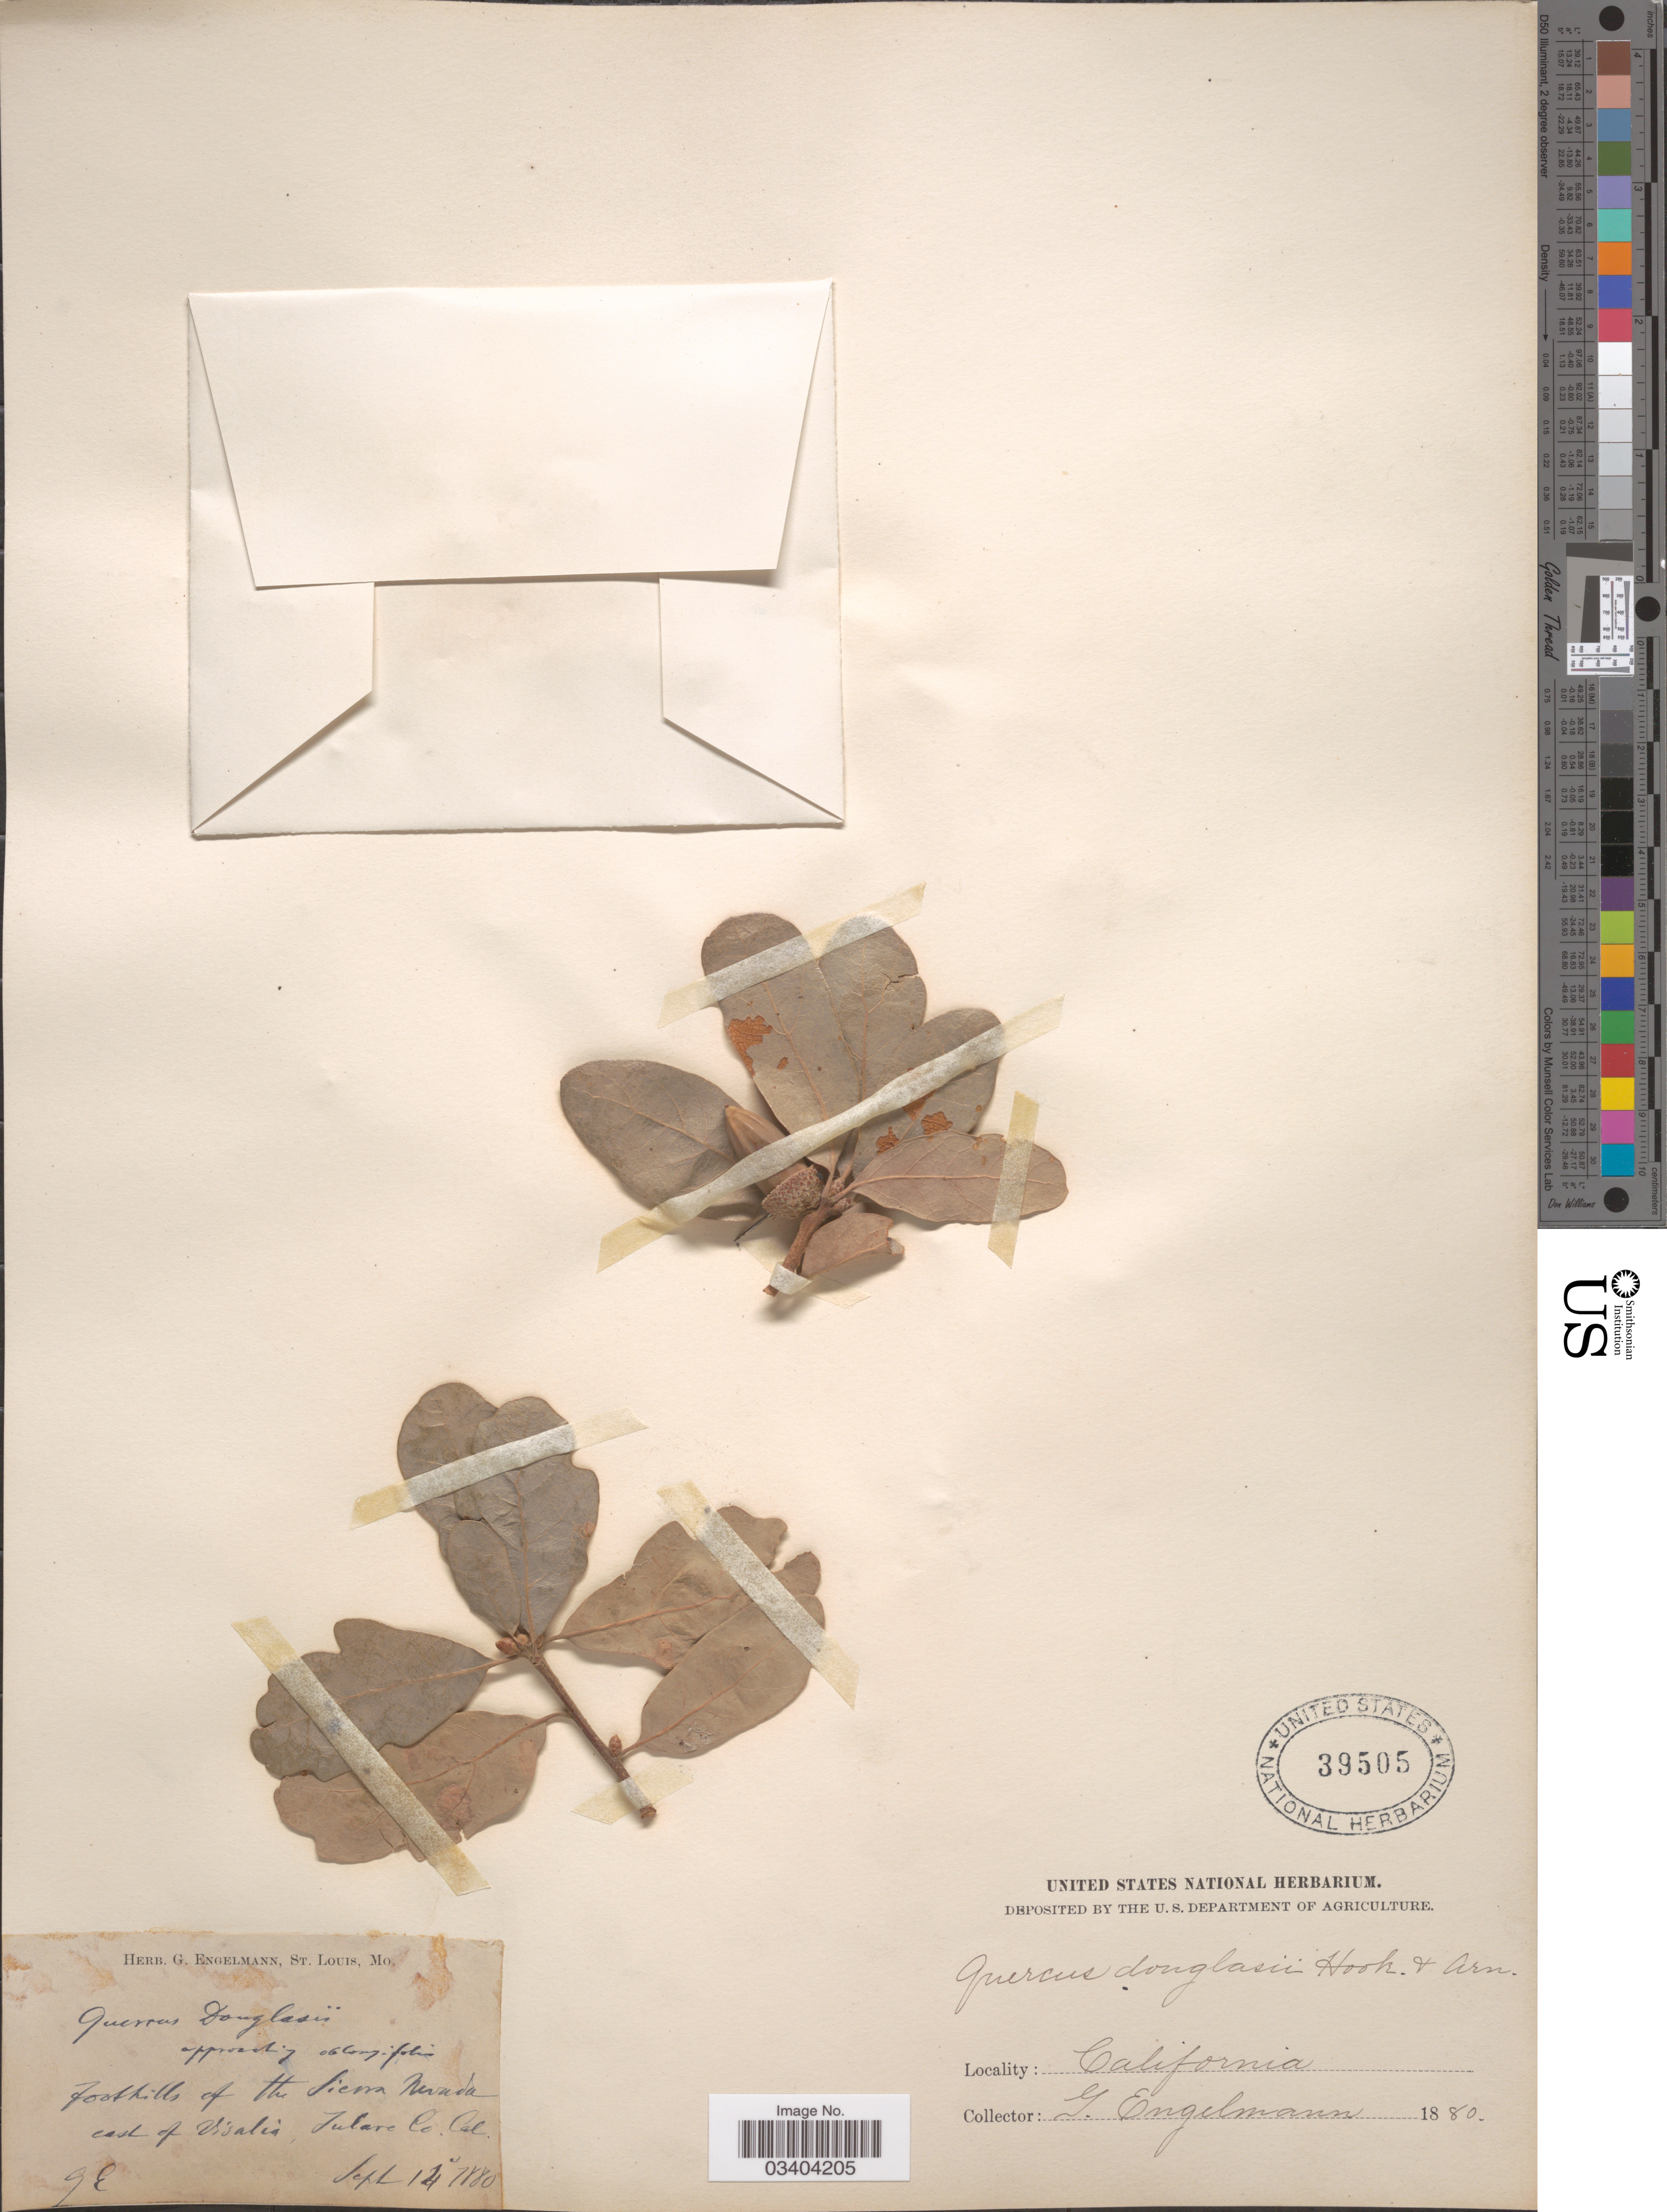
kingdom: Plantae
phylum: Tracheophyta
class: Magnoliopsida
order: Fagales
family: Fagaceae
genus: Quercus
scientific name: Quercus douglasii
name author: Hook. & Arn.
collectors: G. Engelmann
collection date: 1880-09-12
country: United States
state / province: California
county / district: Tulare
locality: Foothills of the Sierra Nevada east of Visalia, Tulare Co.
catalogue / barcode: US 39505